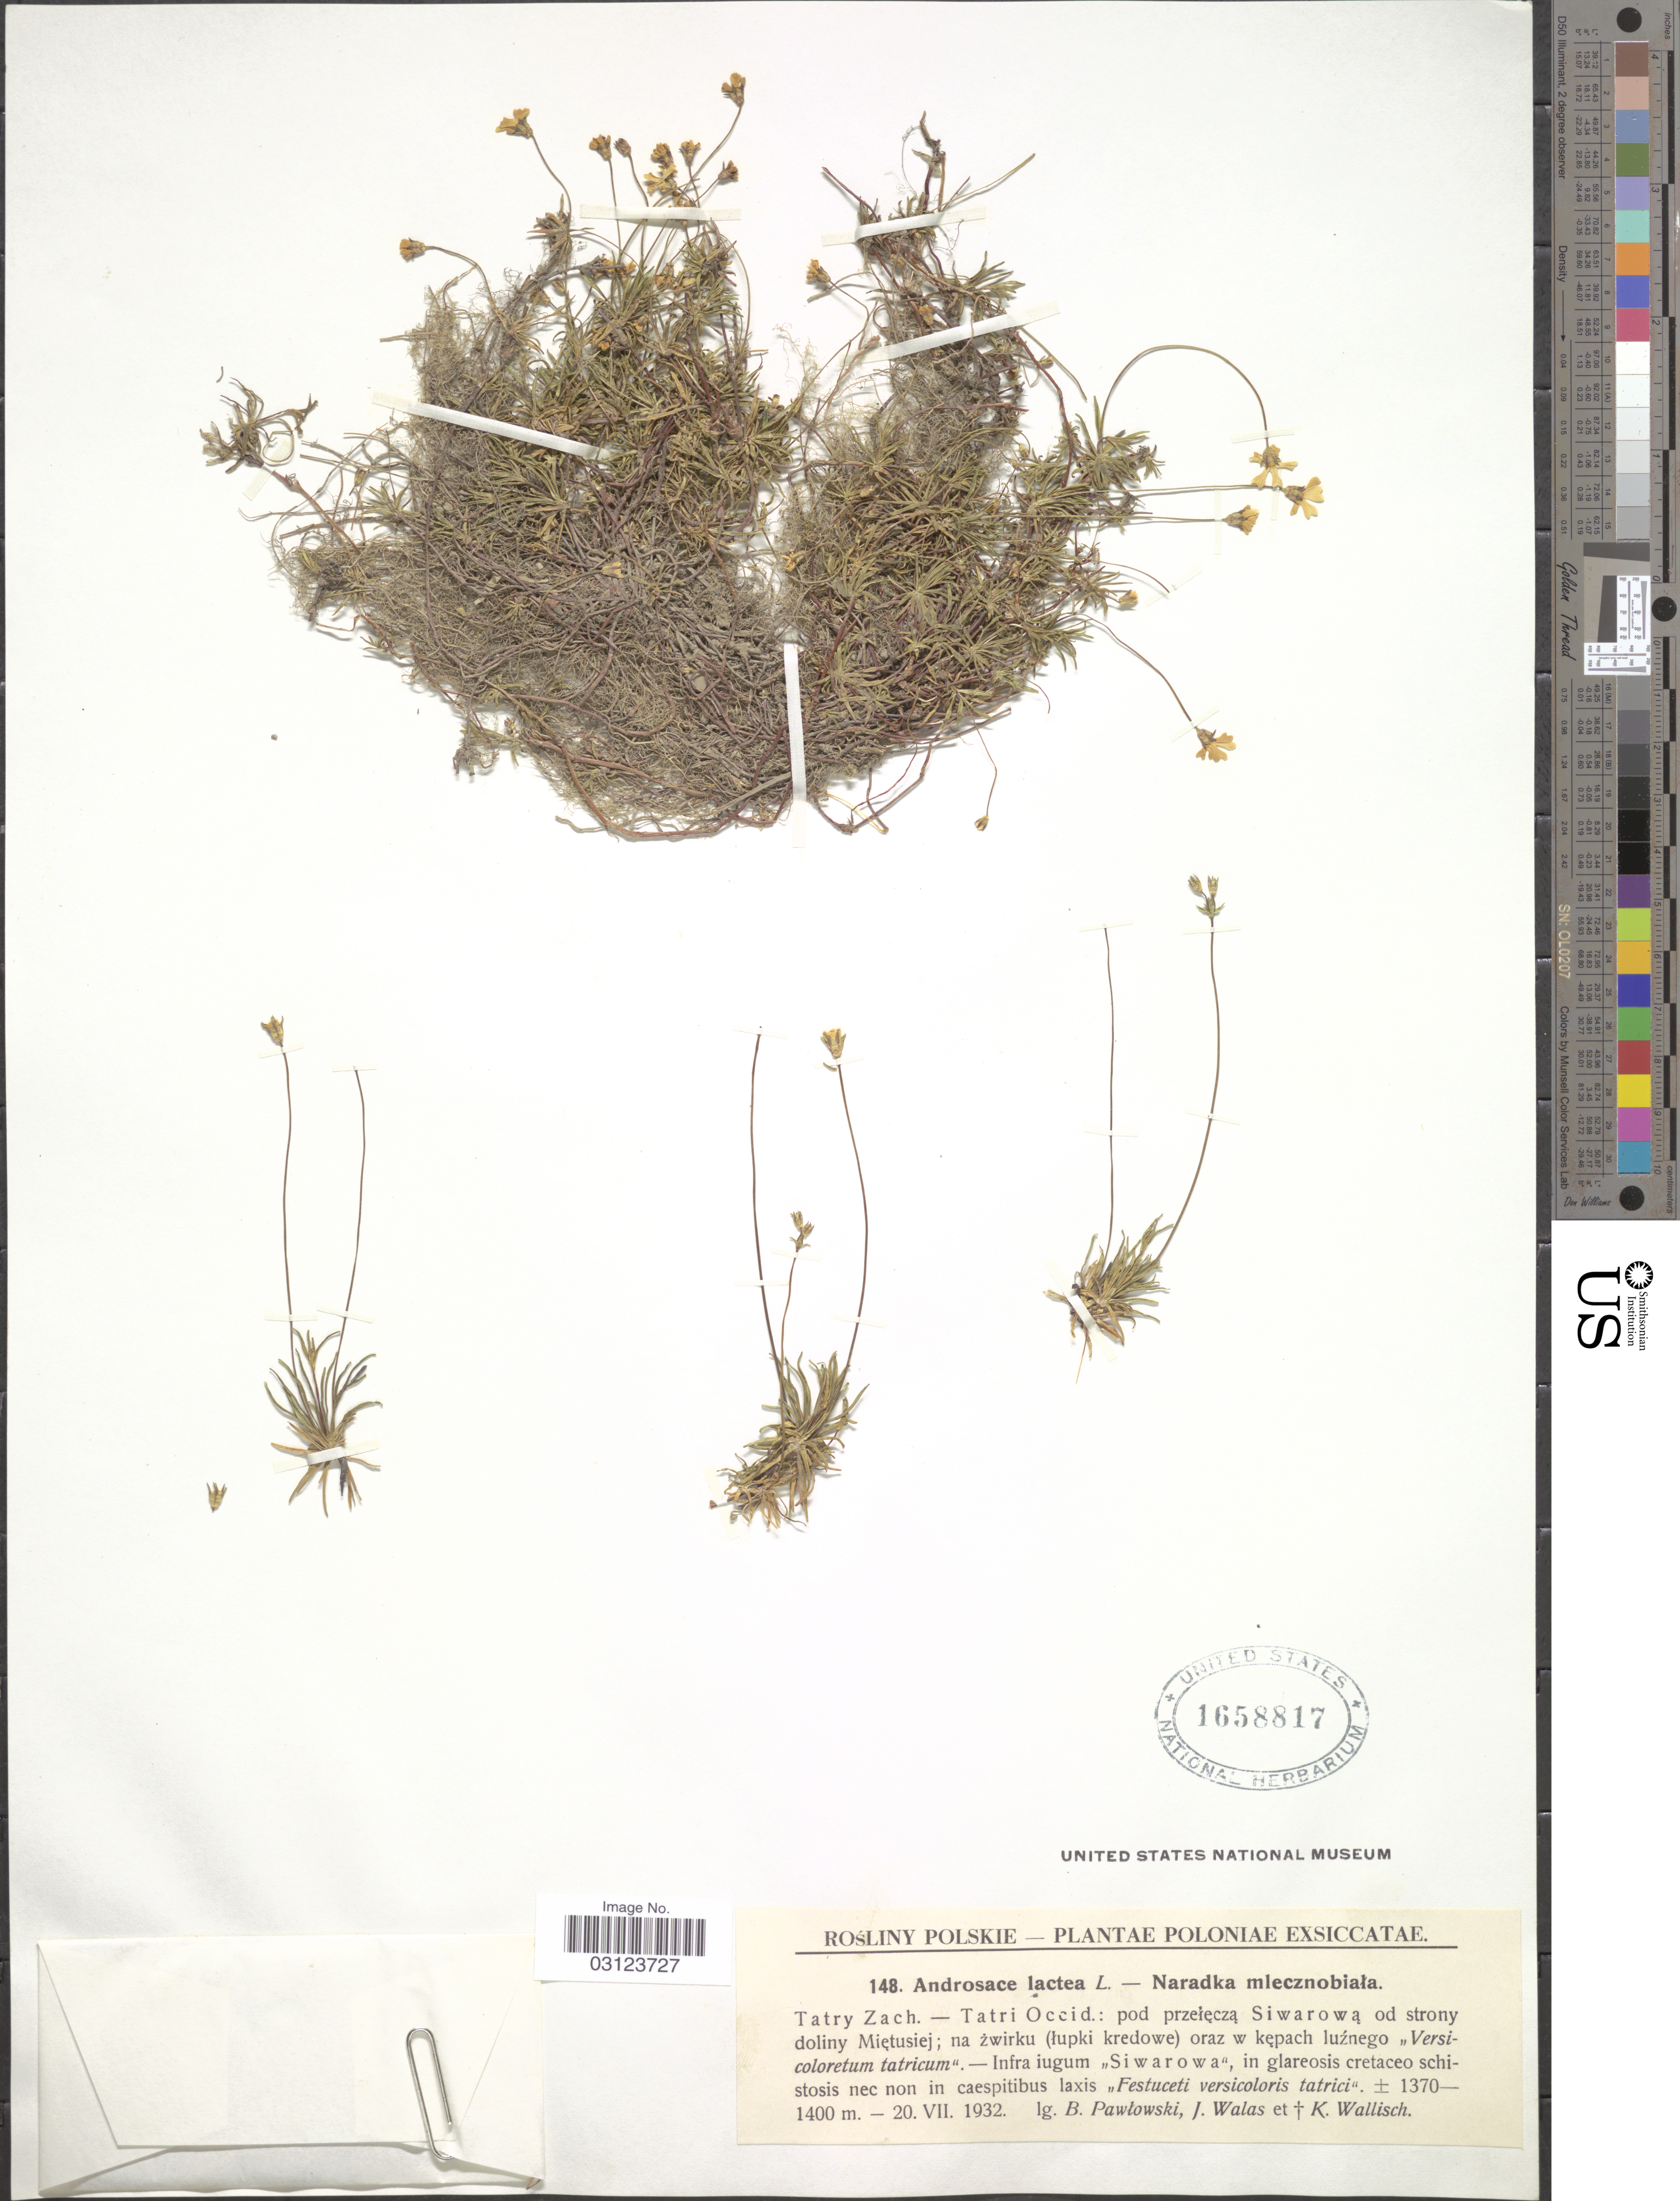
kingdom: Plantae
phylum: Tracheophyta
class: Magnoliopsida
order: Ericales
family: Primulaceae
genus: Androsace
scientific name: Androsace lactea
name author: L.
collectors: B. Pawlowski, J. Walas & k. wallisch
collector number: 148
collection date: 1932-07-20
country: Poland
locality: Tatry Zach. - Tatri Occid.: pod przelecza Siwarowa od strony doliny Mietusiej.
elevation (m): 1370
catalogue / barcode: US 1658817